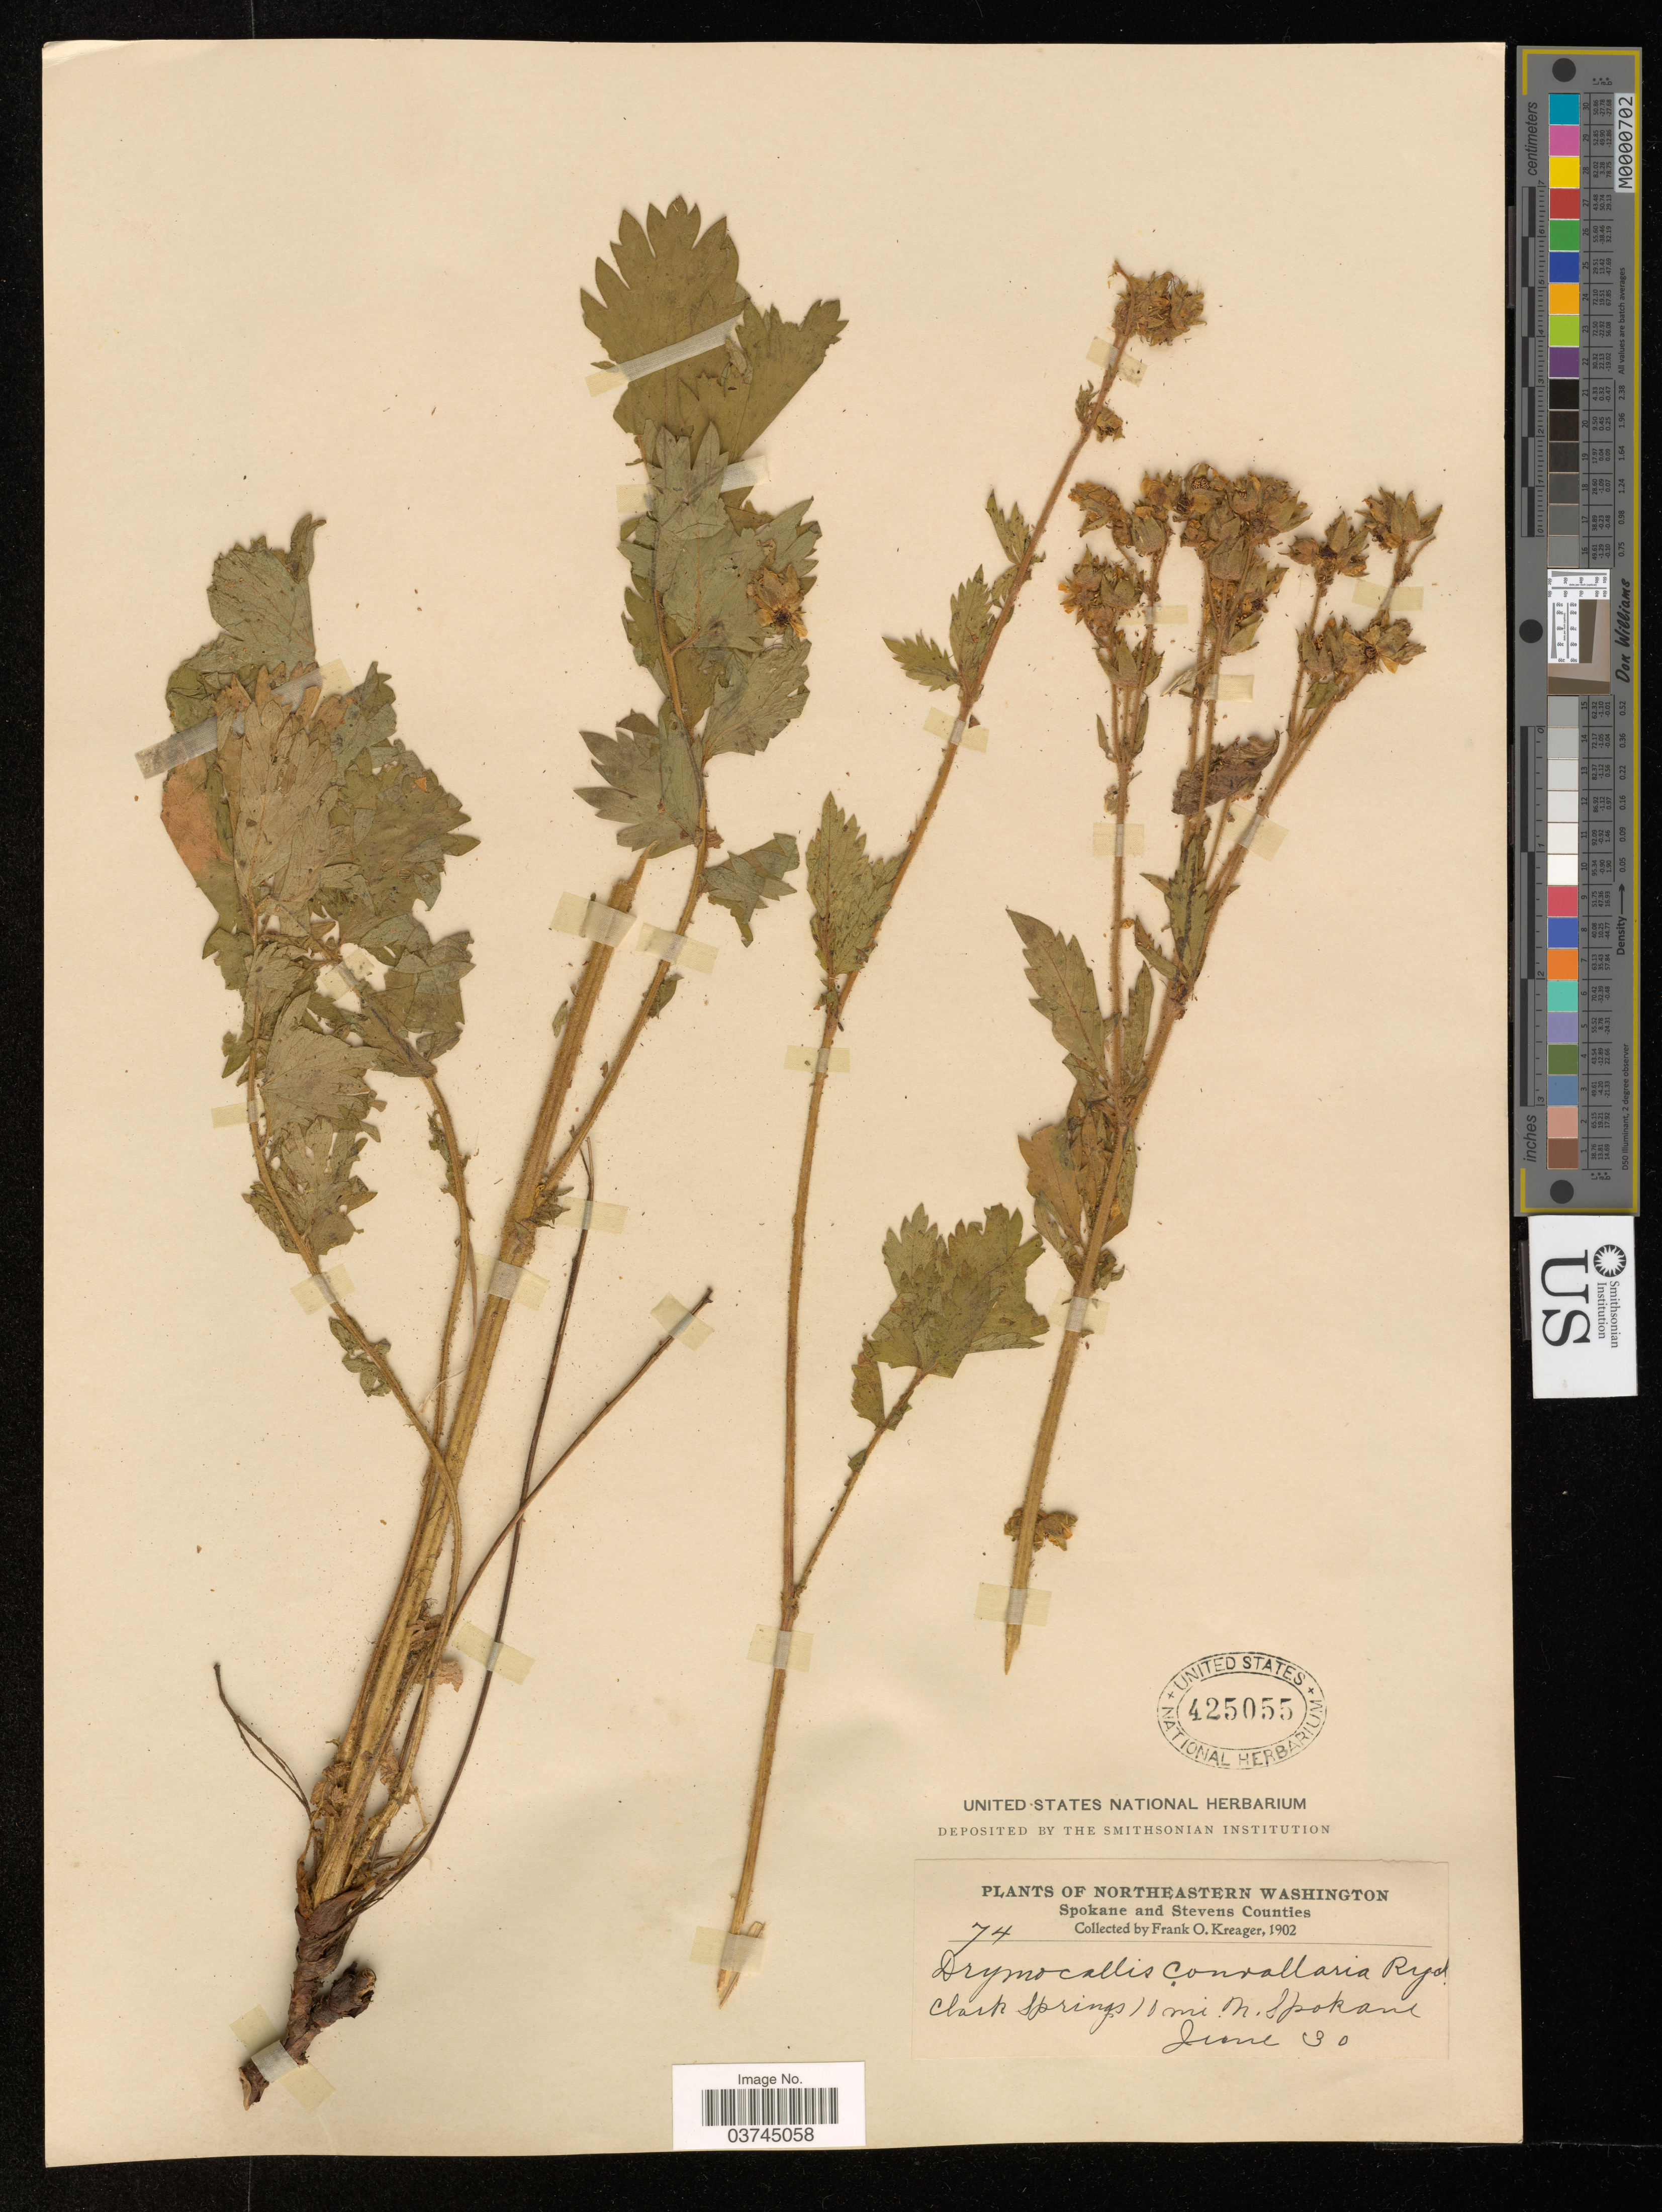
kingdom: Plantae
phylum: Tracheophyta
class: Magnoliopsida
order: Rosales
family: Rosaceae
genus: Drymocallis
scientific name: Drymocallis convallaria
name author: (Rydb.) Rydb.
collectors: F. Kreager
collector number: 74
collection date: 1902-06-30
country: United States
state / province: Washington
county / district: Spokane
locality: Northeastern Washington. Clark Springs 10 mi. on Spokane.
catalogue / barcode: US 425055